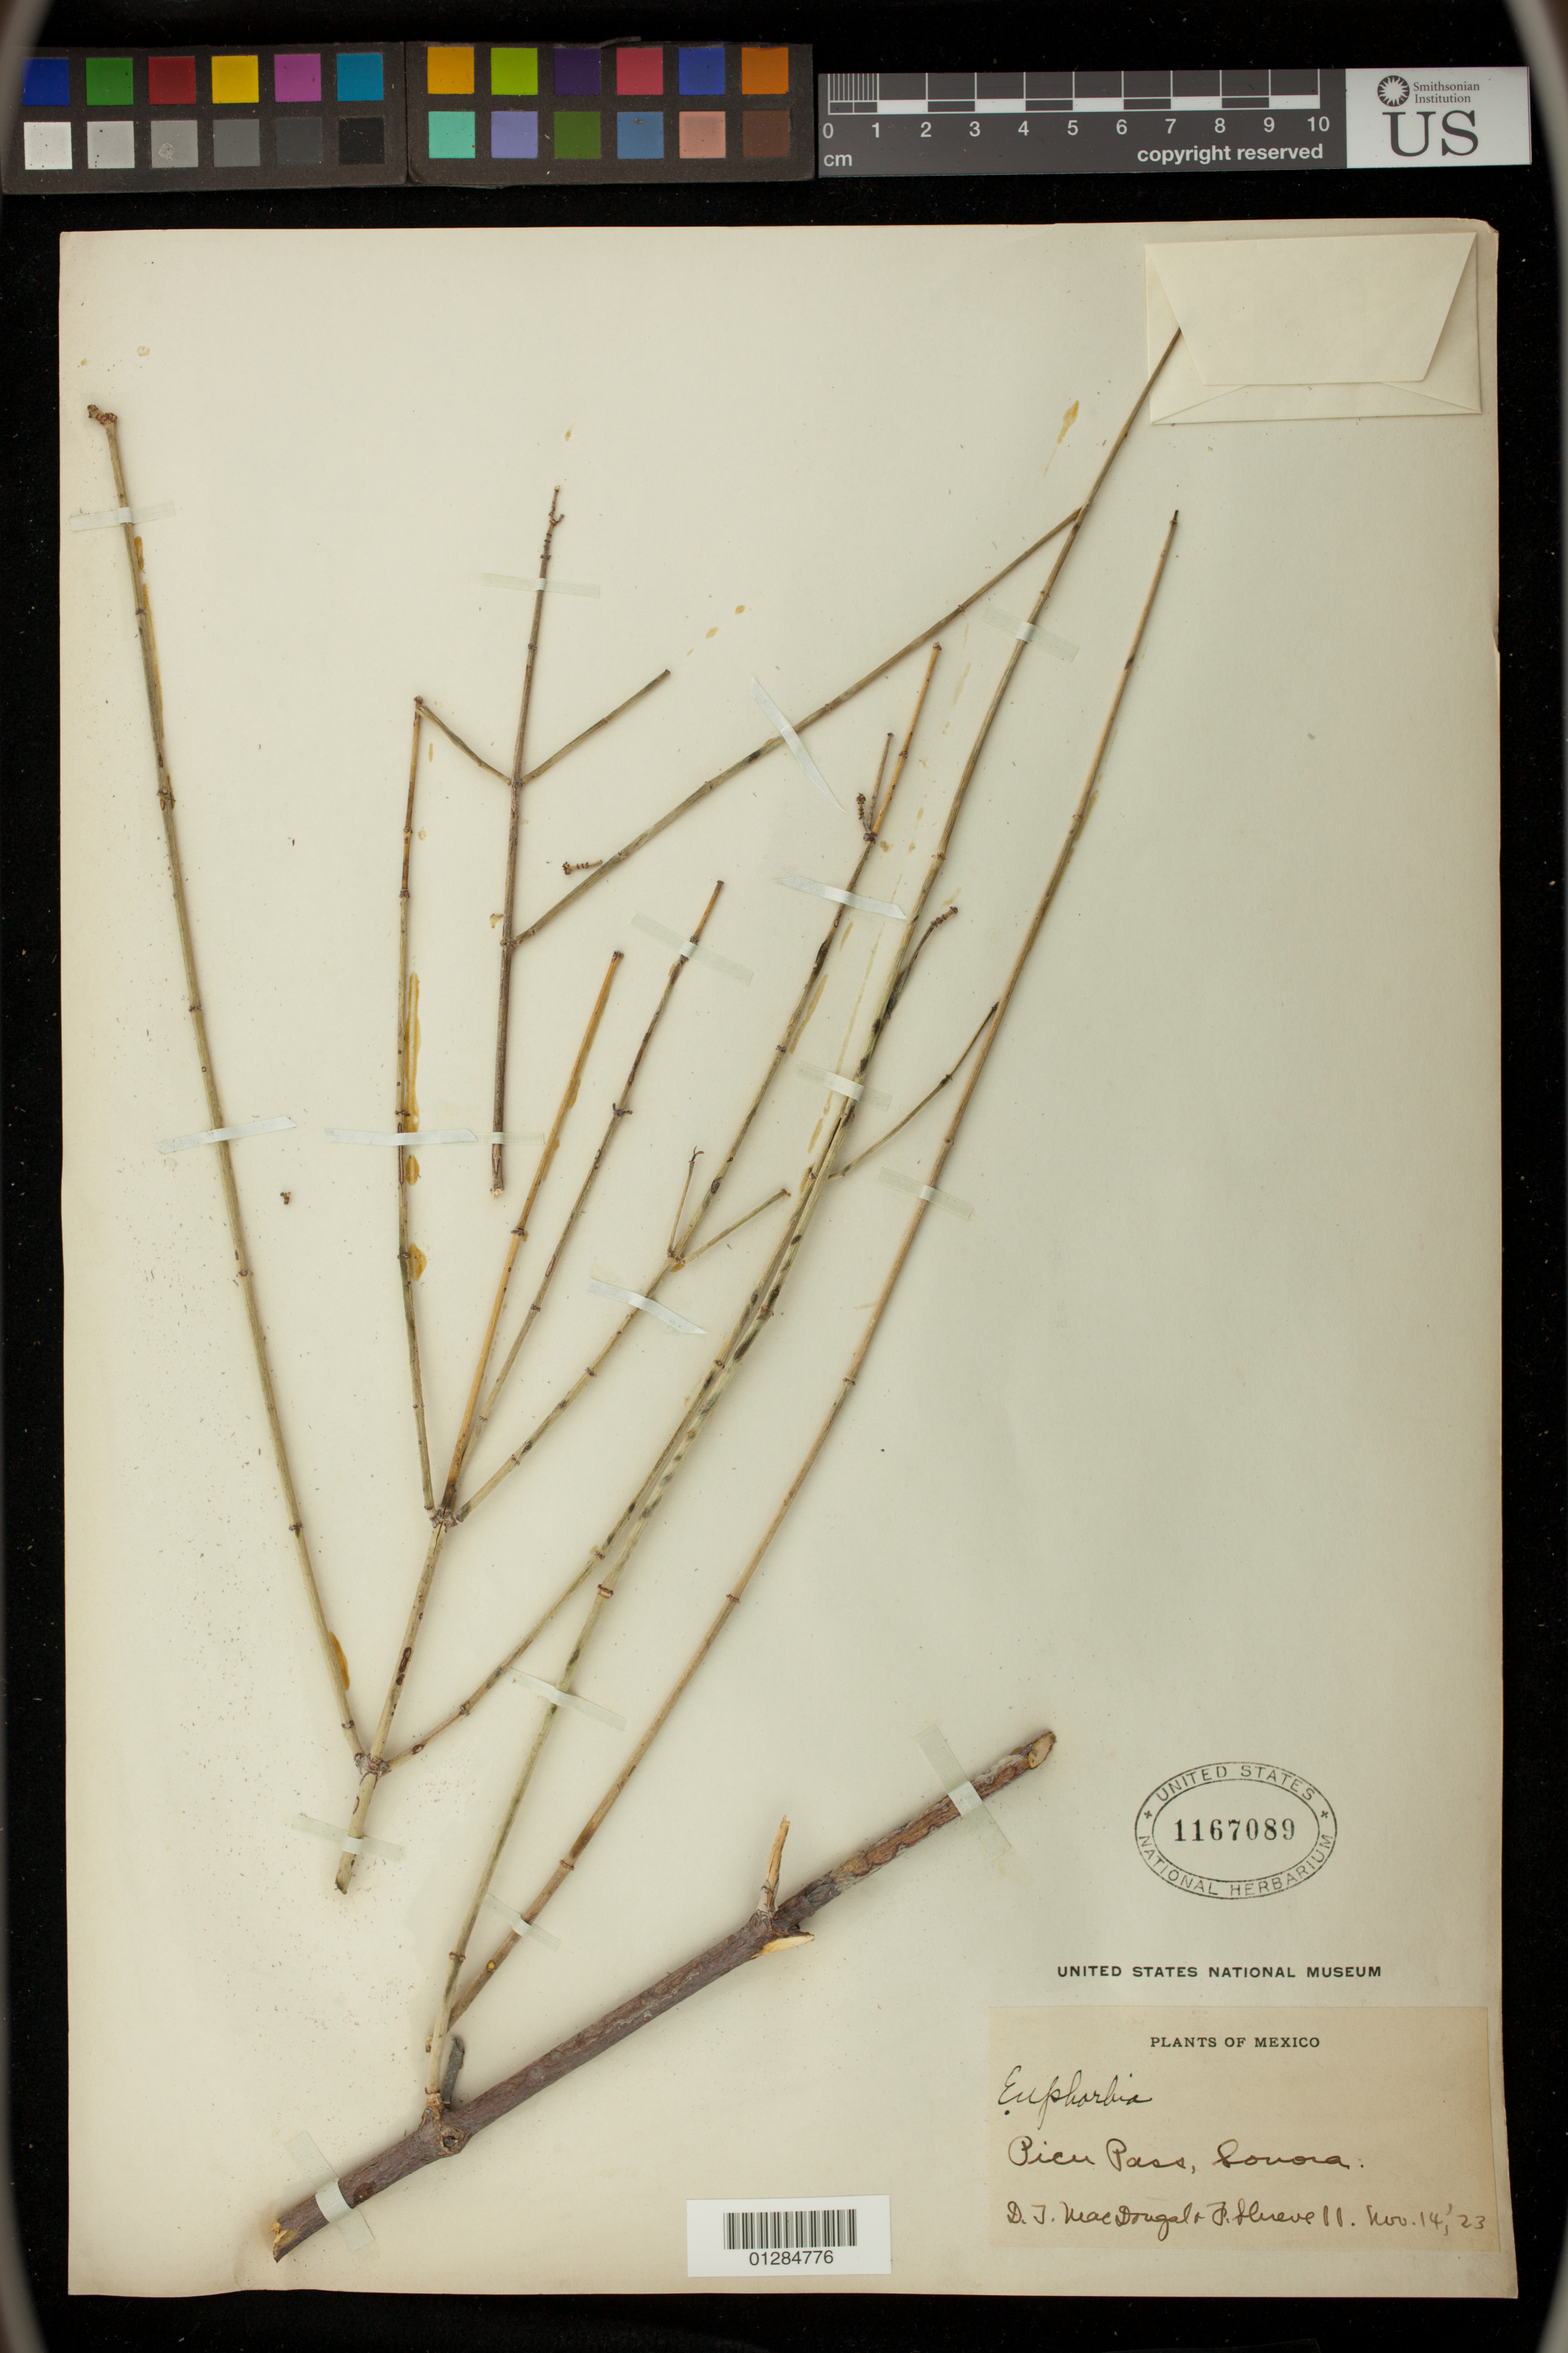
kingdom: Plantae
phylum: Tracheophyta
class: Magnoliopsida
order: Malpighiales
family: Euphorbiaceae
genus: Euphorbia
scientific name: Euphorbia sp.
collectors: D. T. MacDougal & F. Shreve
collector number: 11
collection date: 1923-11-14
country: Mexico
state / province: Sonora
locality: Picu Pass.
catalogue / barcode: US 1167089